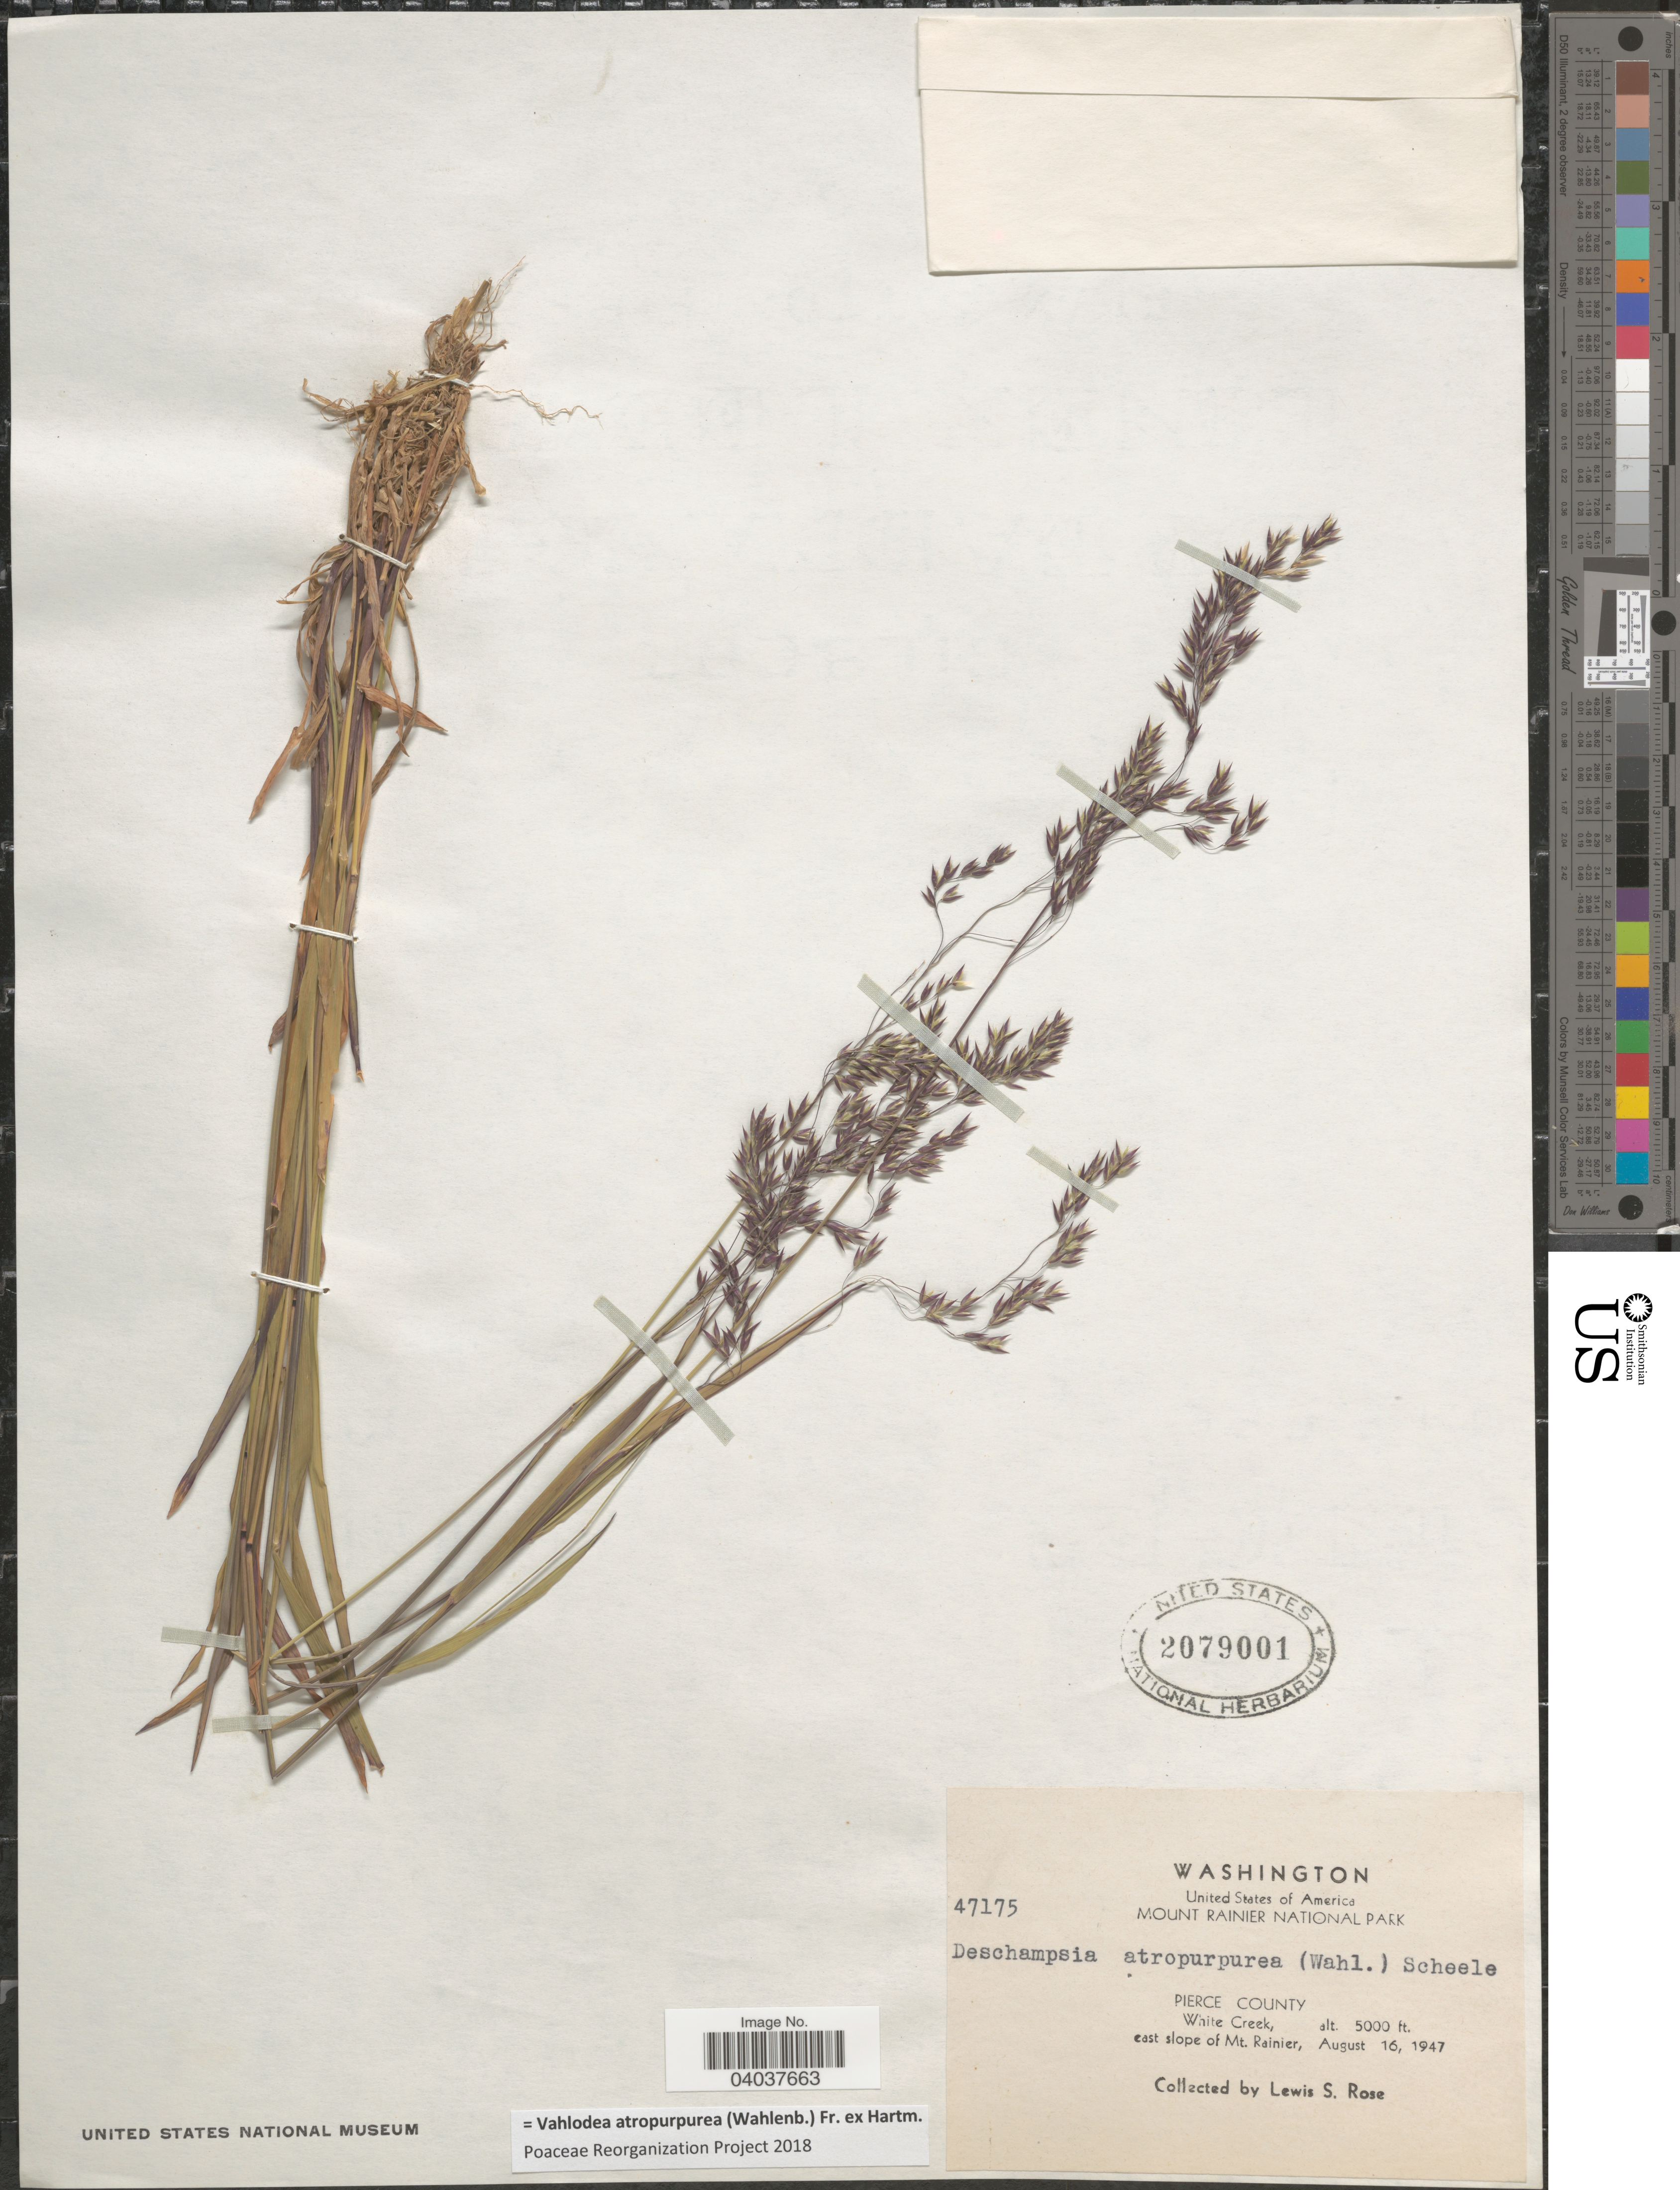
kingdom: Plantae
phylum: Tracheophyta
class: Liliopsida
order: Poales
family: Poaceae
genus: Vahlodea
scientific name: Vahlodea atropurpurea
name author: (Wahlenb.) Fr. ex Hartm.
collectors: L. S. Rose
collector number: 47175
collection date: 1947-08-16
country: United States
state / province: Washington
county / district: Pierce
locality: United States of America. Mount Rainier National Park. Pierce County. White Creek, east slope of Mt. Rainier.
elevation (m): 1524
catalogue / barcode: US 2079001